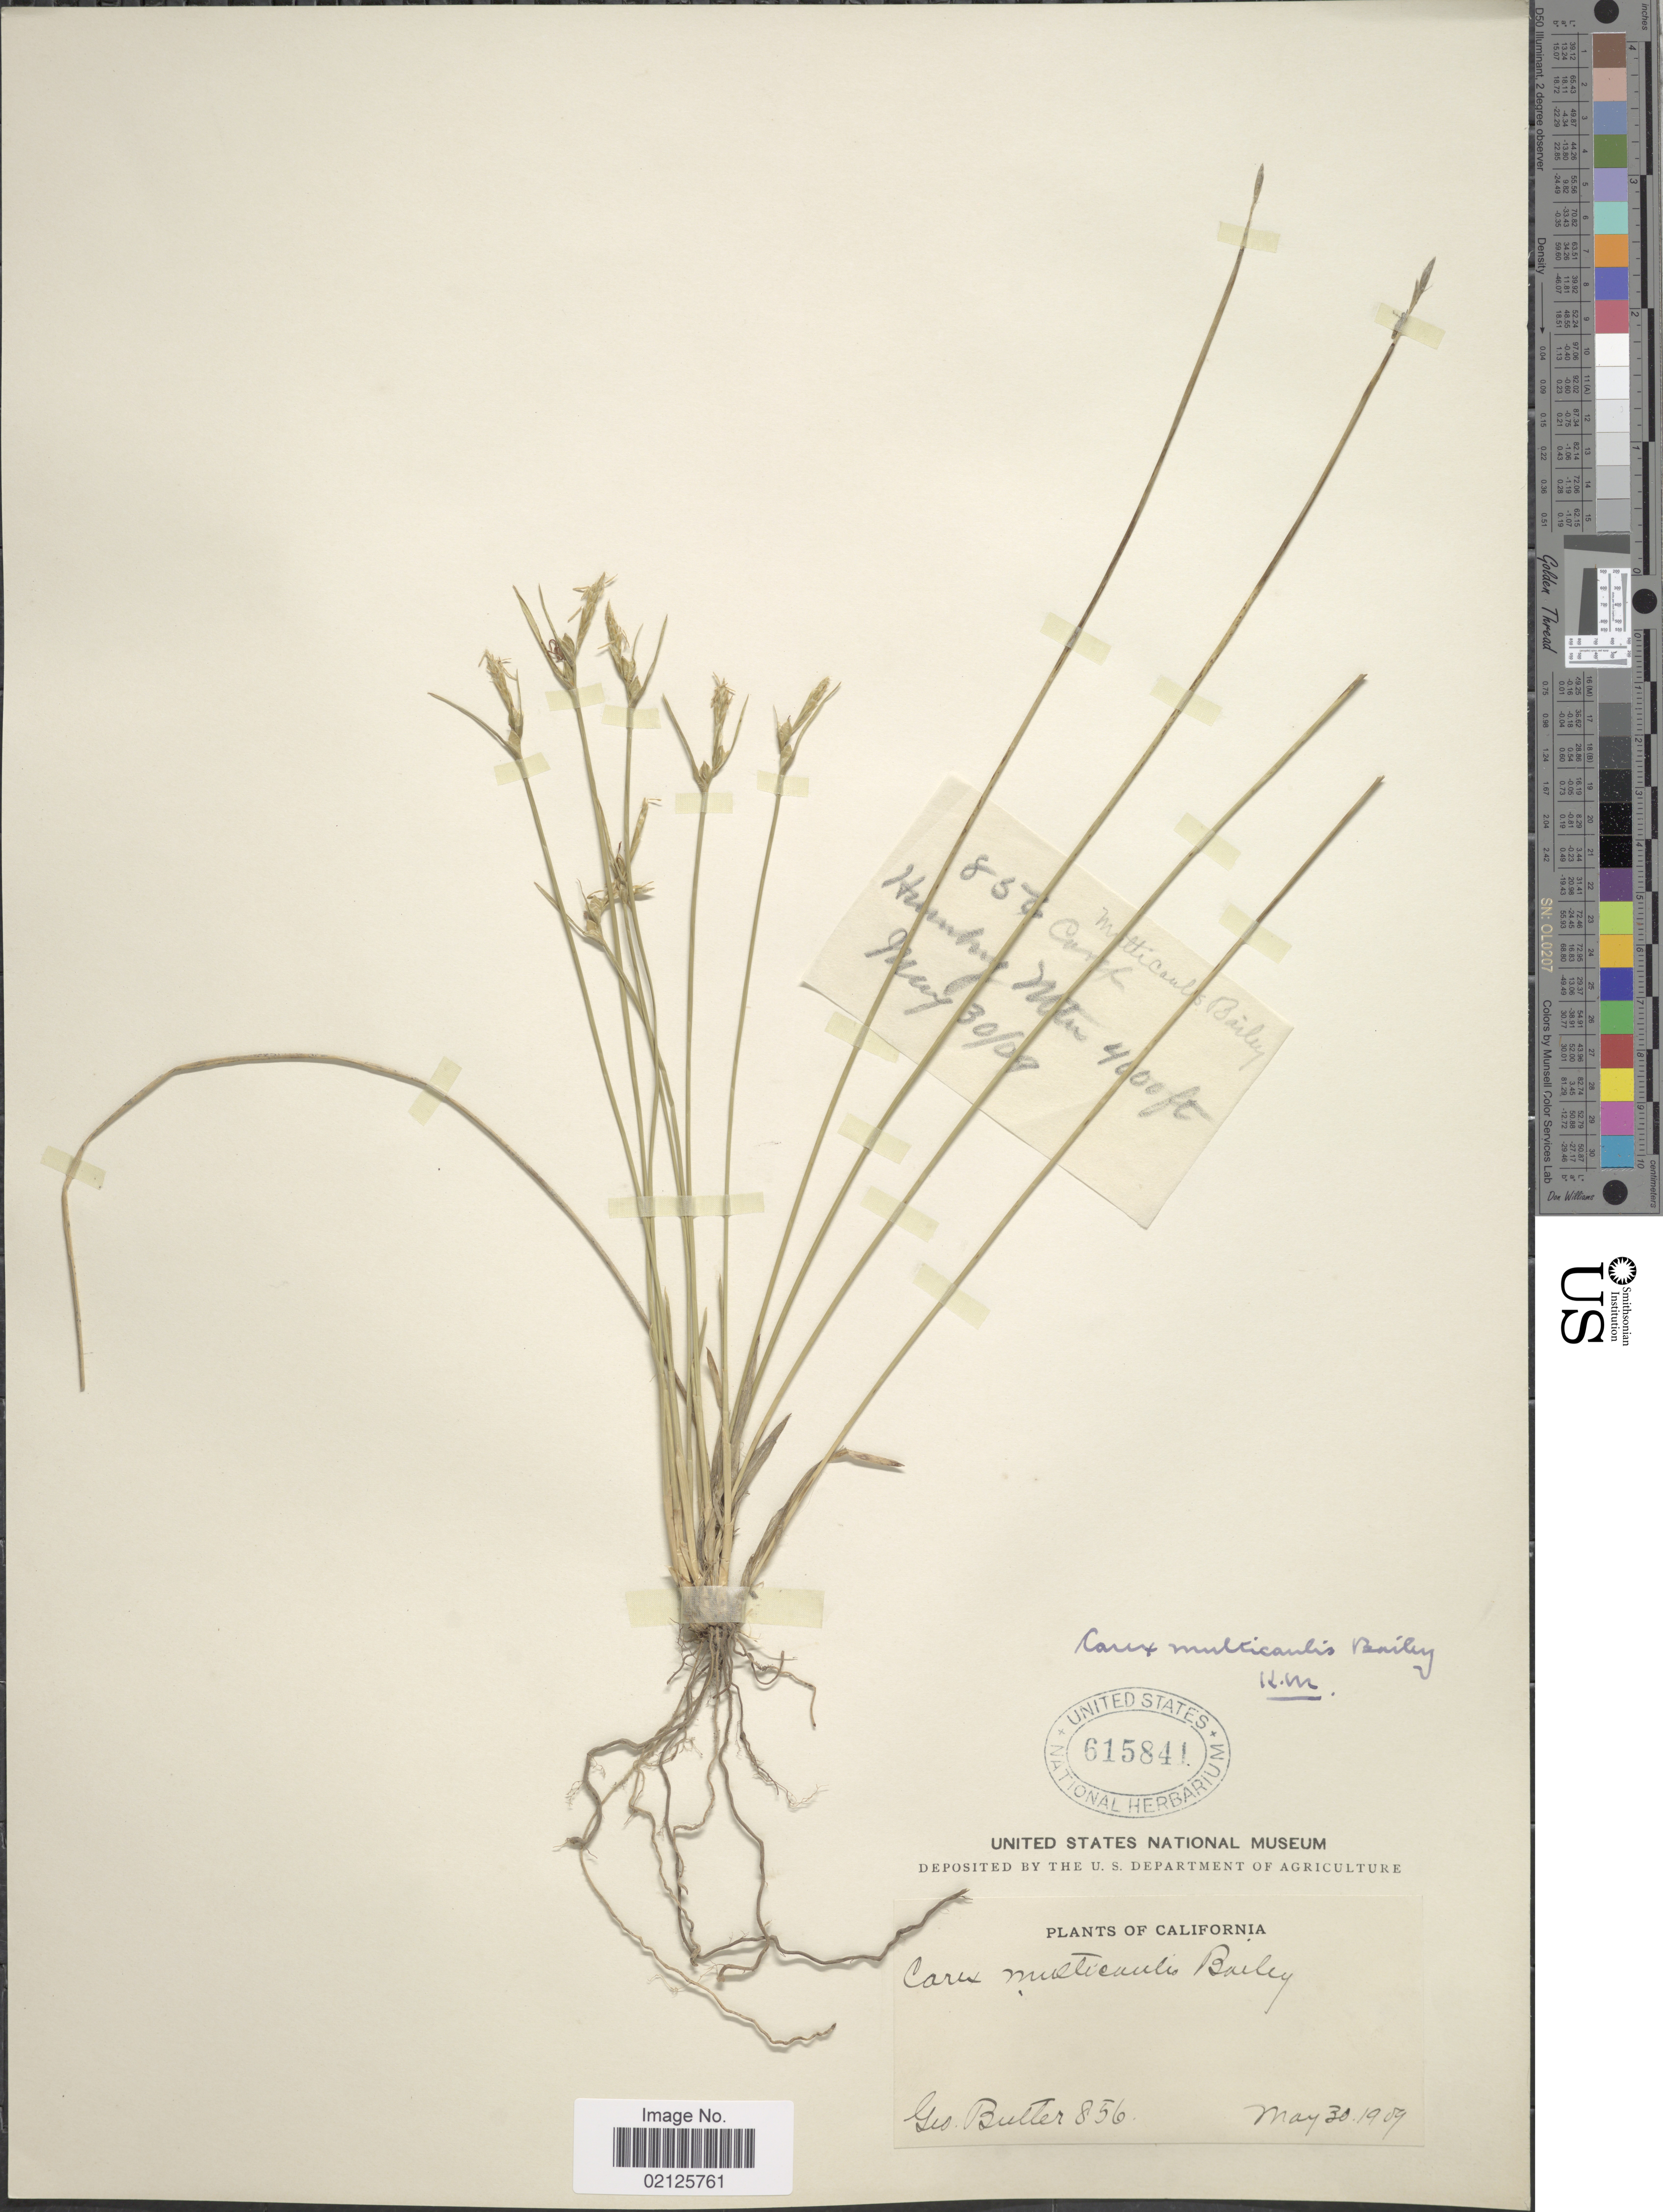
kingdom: Plantae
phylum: Tracheophyta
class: Liliopsida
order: Poales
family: Cyperaceae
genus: Carex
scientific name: Carex multicaulis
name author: L.H. Bailey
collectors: G. D. Butler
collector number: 856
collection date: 1909-05-30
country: United States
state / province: California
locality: Humbug Mtn.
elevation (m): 1219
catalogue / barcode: US 615841